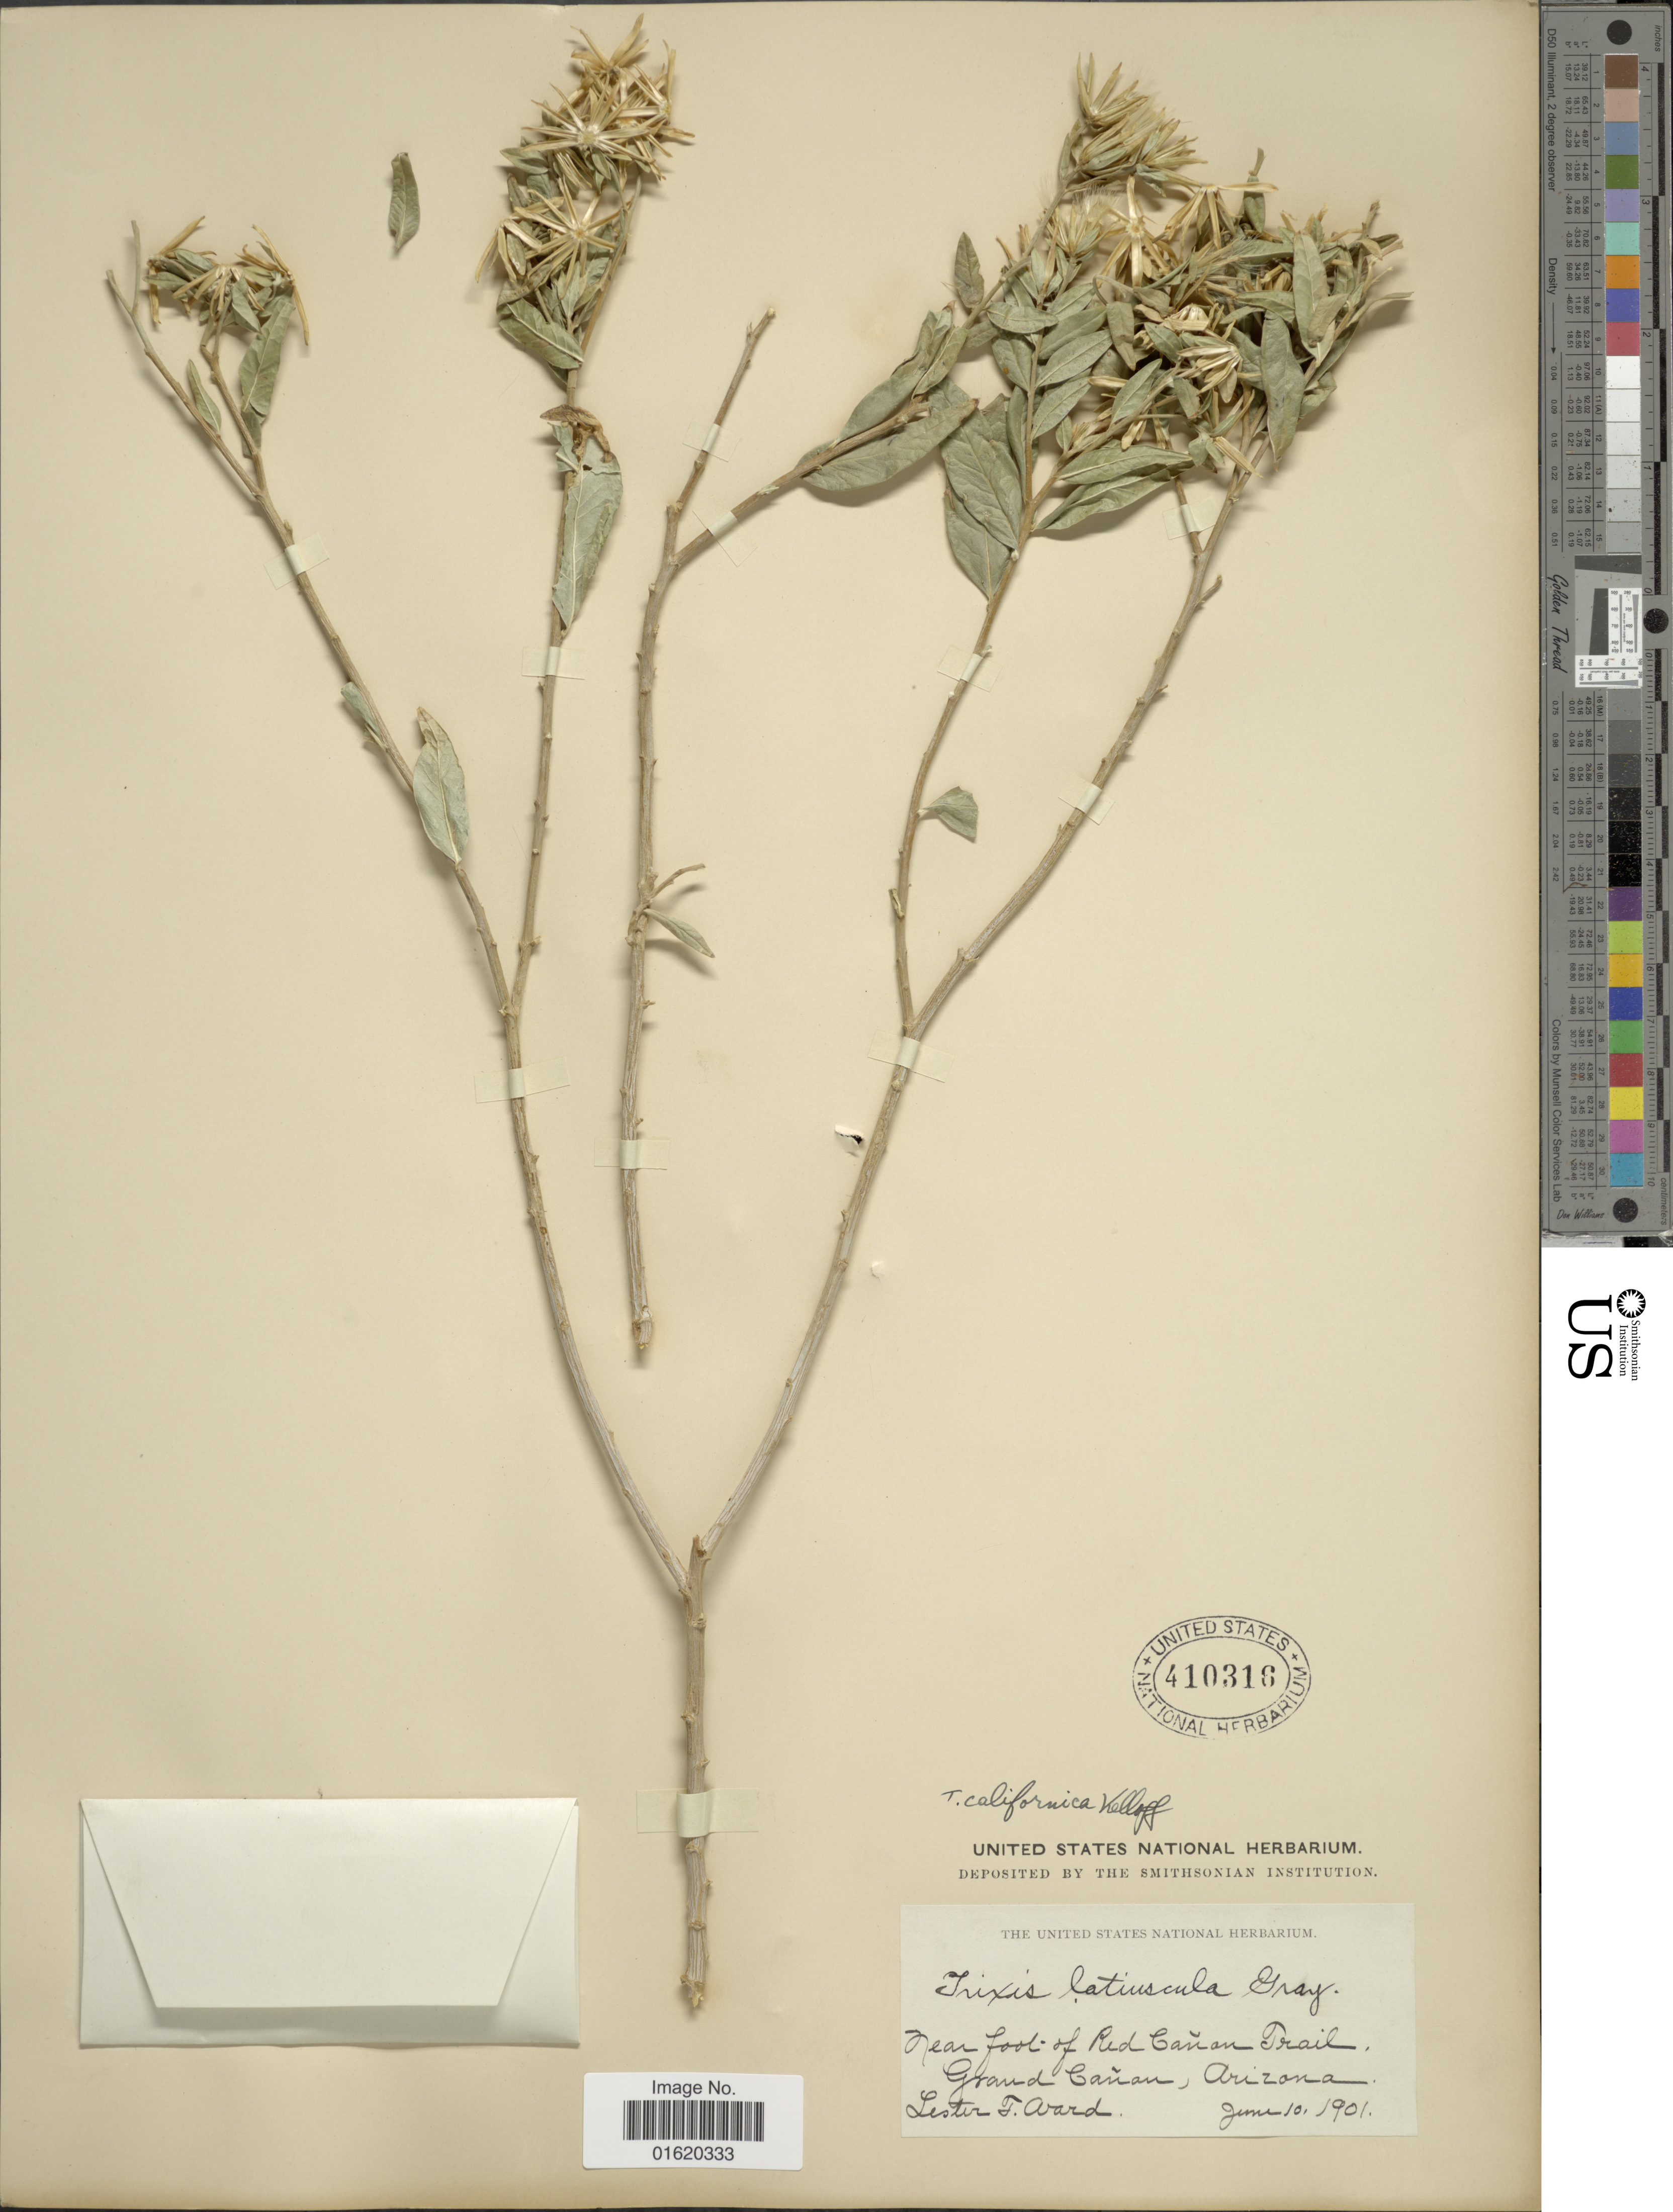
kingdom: Plantae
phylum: Tracheophyta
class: Magnoliopsida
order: Asterales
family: Asteraceae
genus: Trixis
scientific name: Trixis californica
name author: Kellogg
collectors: L. F. Ward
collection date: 1901-06-10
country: United States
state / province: Arizona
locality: Near foot of Red Cañon Trail, Grand Cañan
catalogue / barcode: US 410316